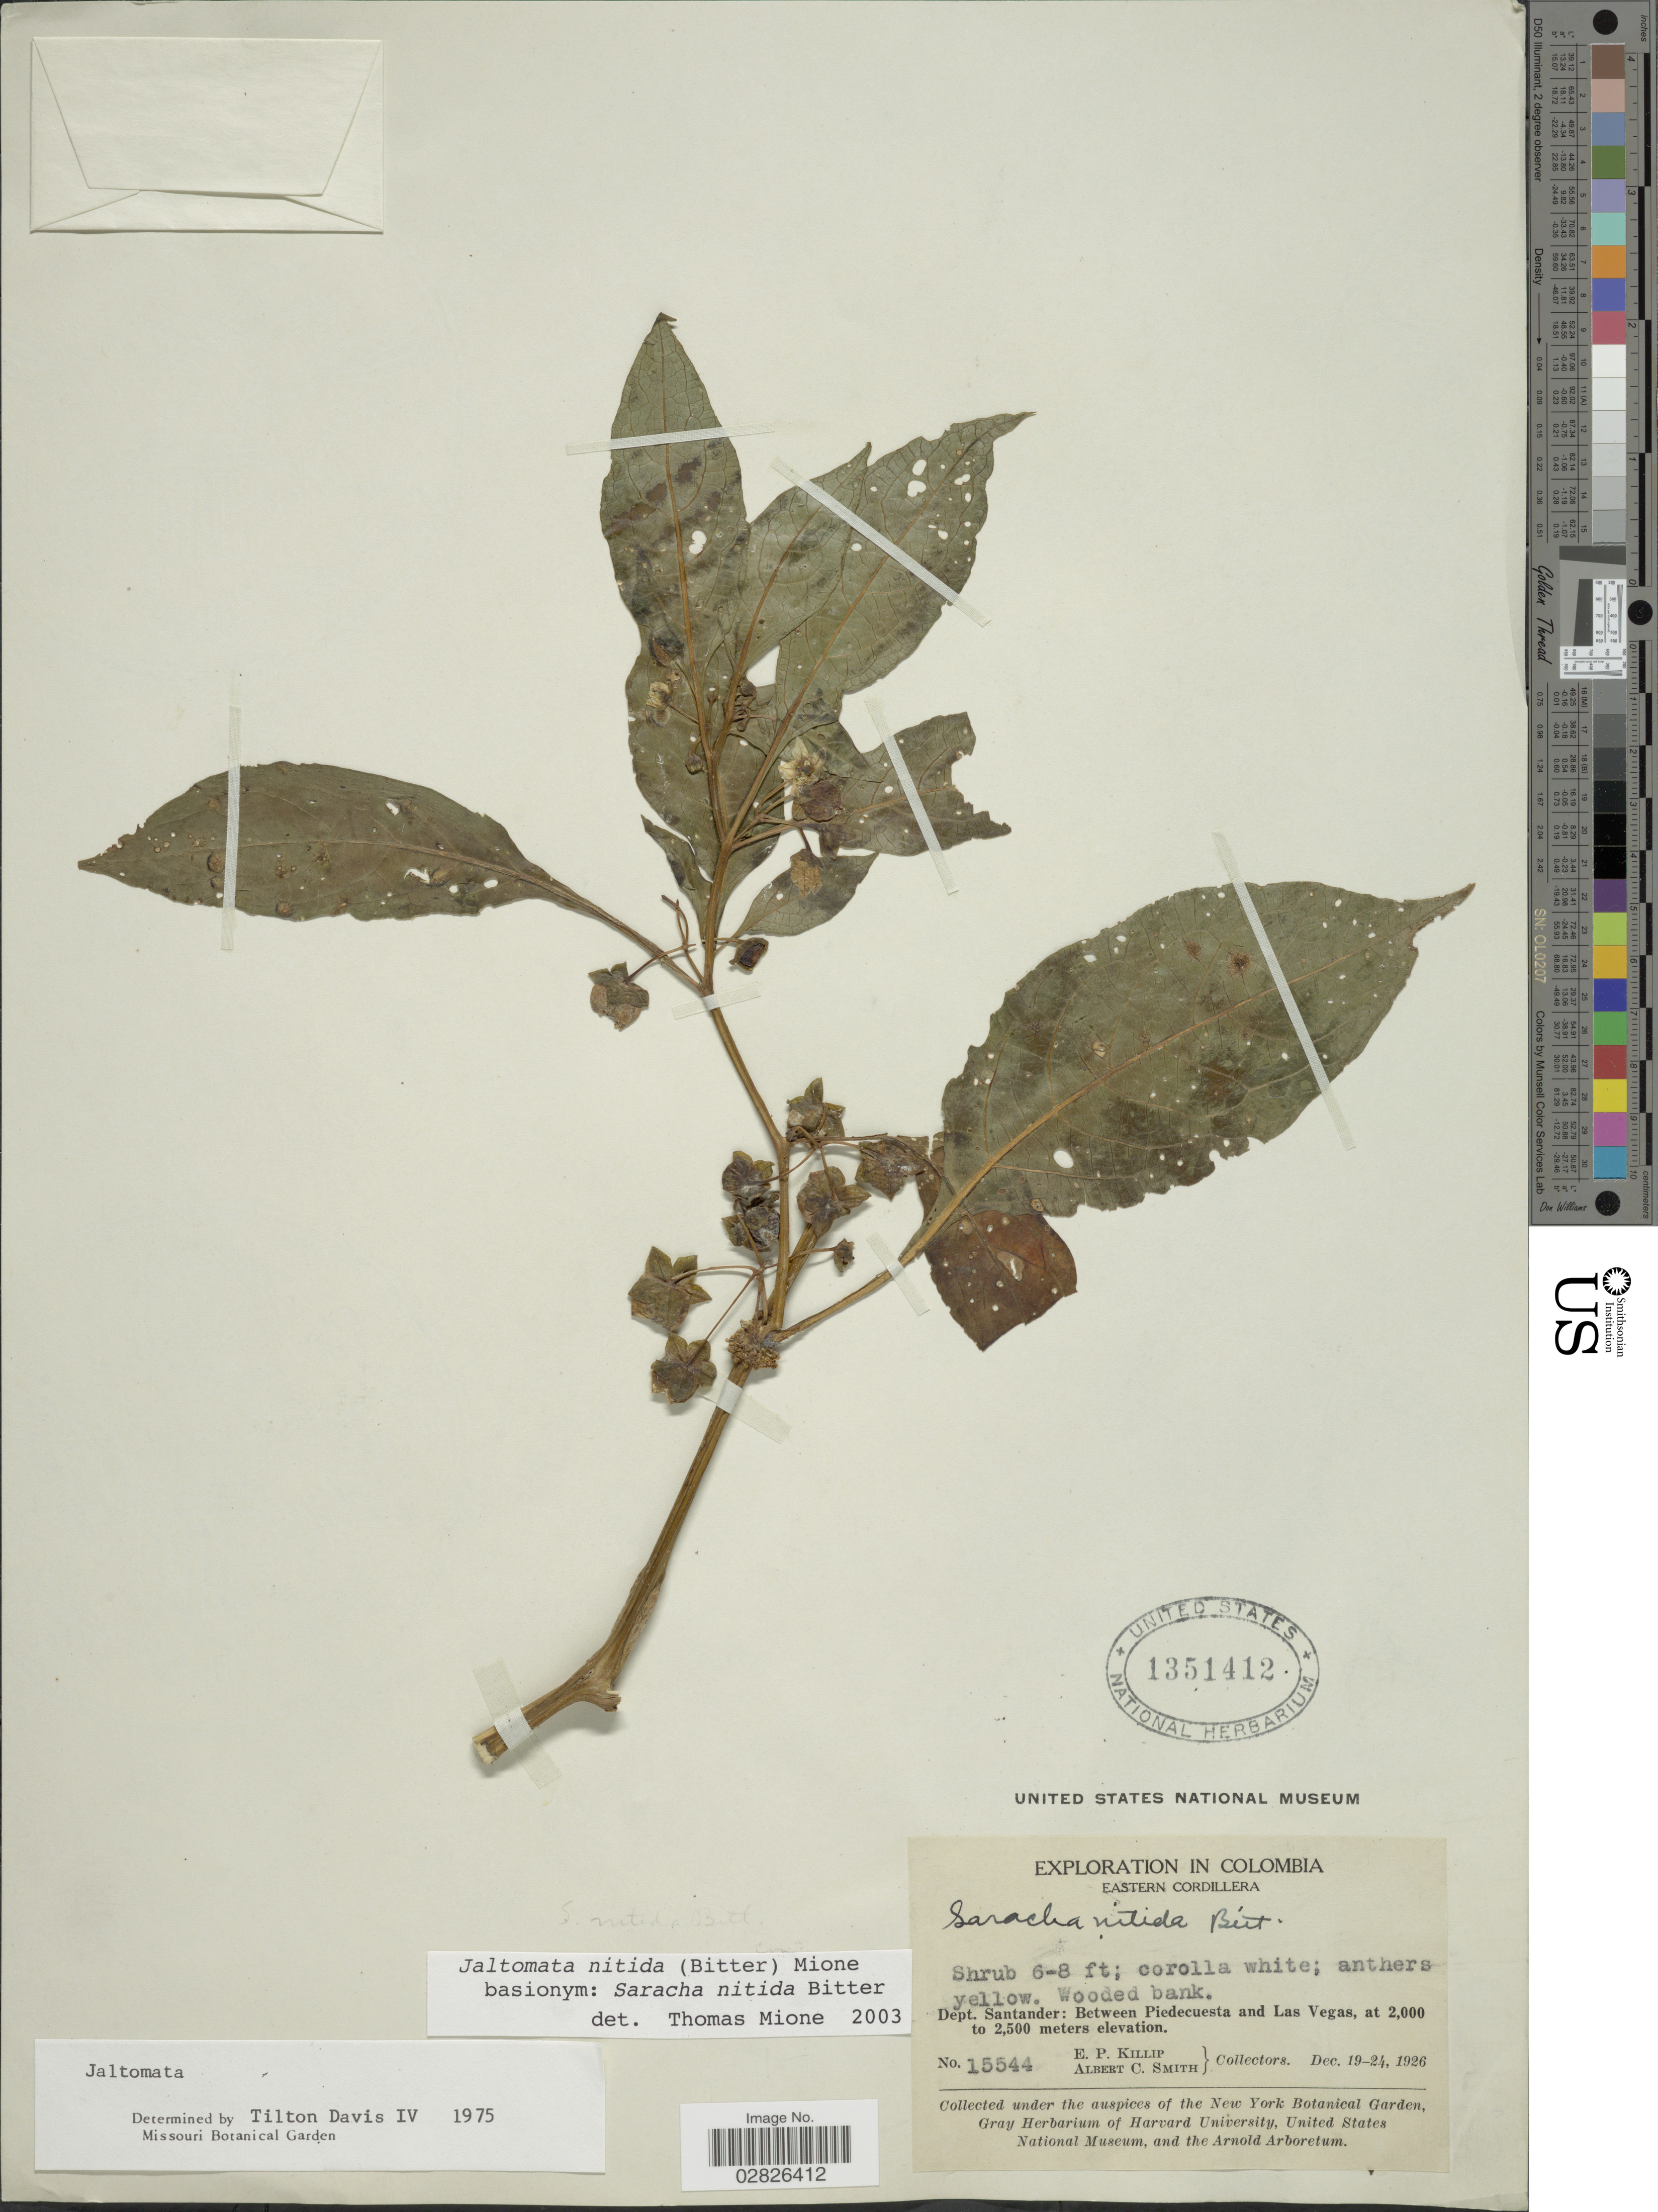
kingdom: Plantae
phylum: Tracheophyta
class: Magnoliopsida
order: Solanales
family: Solanaceae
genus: Jaltomata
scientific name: Jaltomata nitida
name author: (Bitter) Mione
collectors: E. P. Killip & A. C. Smith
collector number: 15544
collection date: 1926-12-19/1926-12-24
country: Colombia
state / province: Santander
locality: Eastern Cordillera, Dept. Santander, Between Piedecuesta and Las Vegas.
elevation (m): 2000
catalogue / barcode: US 1351412